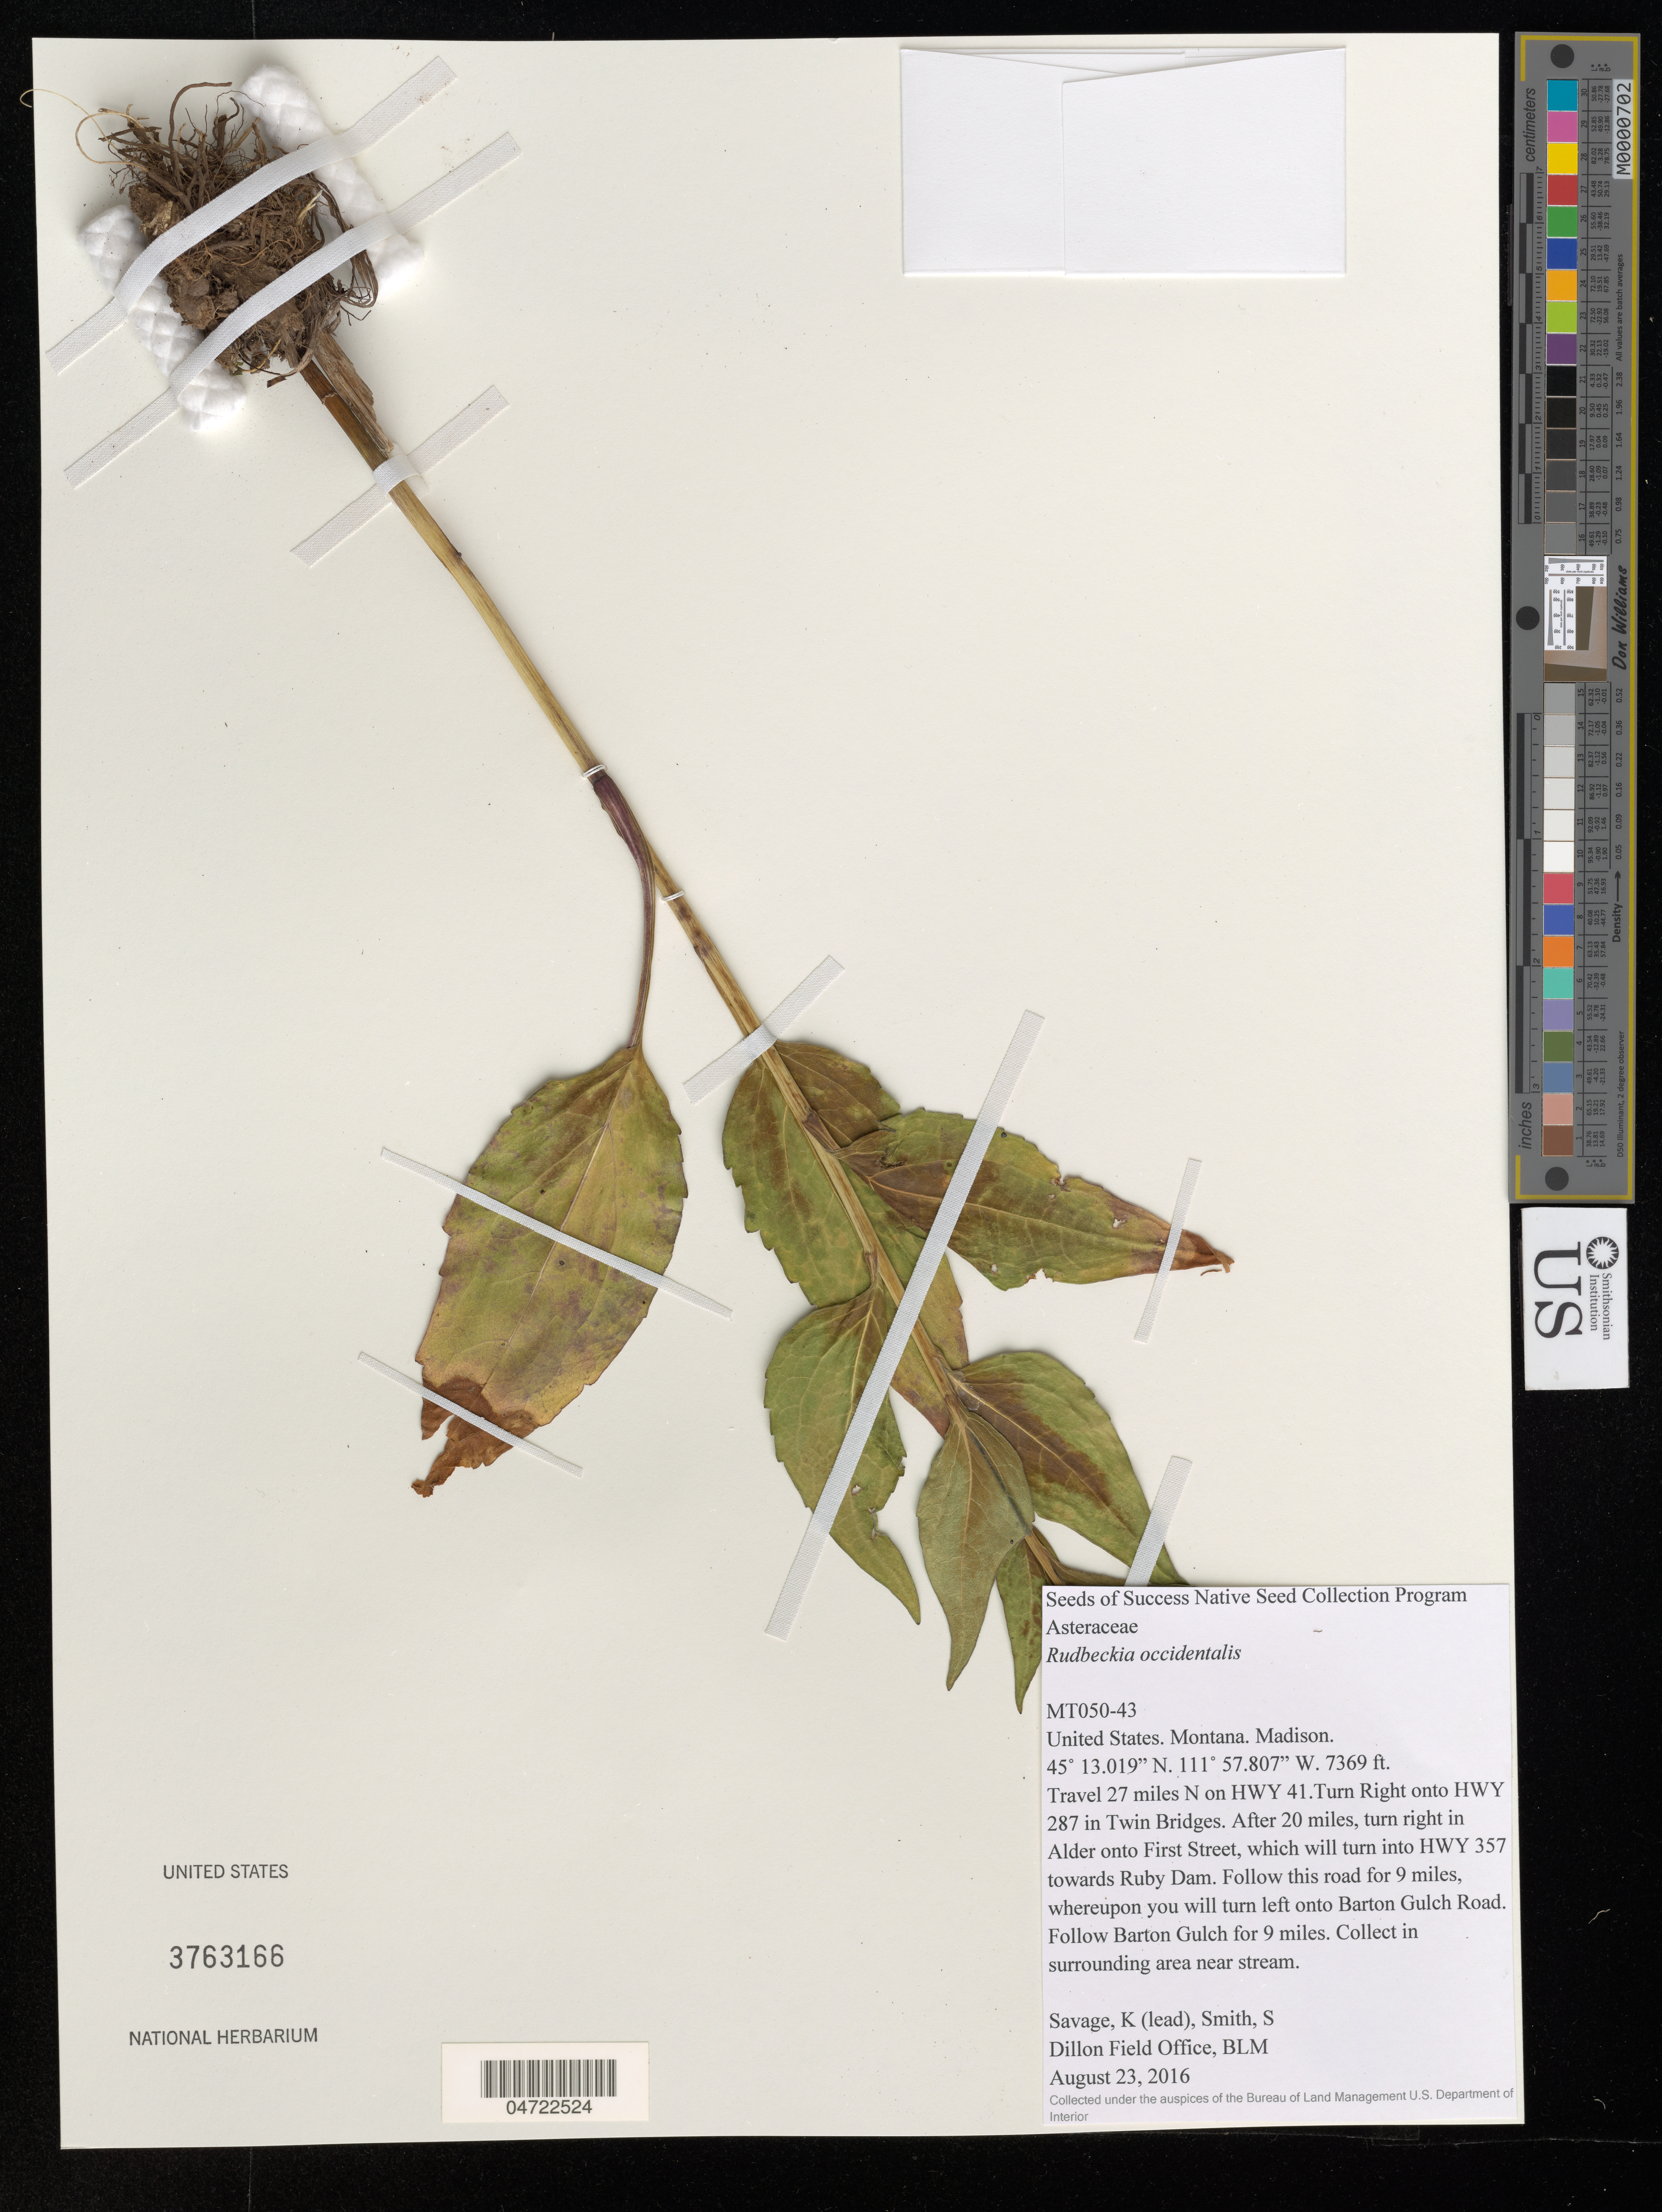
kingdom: Plantae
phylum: Tracheophyta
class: Magnoliopsida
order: Asterales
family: Asteraceae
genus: Rudbeckia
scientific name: Rudbeckia occidentalis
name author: Nutt.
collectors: K. Savage & S. Smith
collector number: MT050-43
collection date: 2016-08-23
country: United States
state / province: Montana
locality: Madison. Travel 27 miles N on HWY 41. Turn Right onto HWY 287 in Twin Bridges. After 20 miles, turn right in Alder onto First Street, which will turn into HWY 357 towards Ruby Dam. Follow this road for 9 miles, whereupon you will turn left onto Barton Gulch Road. Follow Barton Gulch for 9 miles. Collect in surrounding area near stream.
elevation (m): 2246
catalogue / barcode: US 3763166